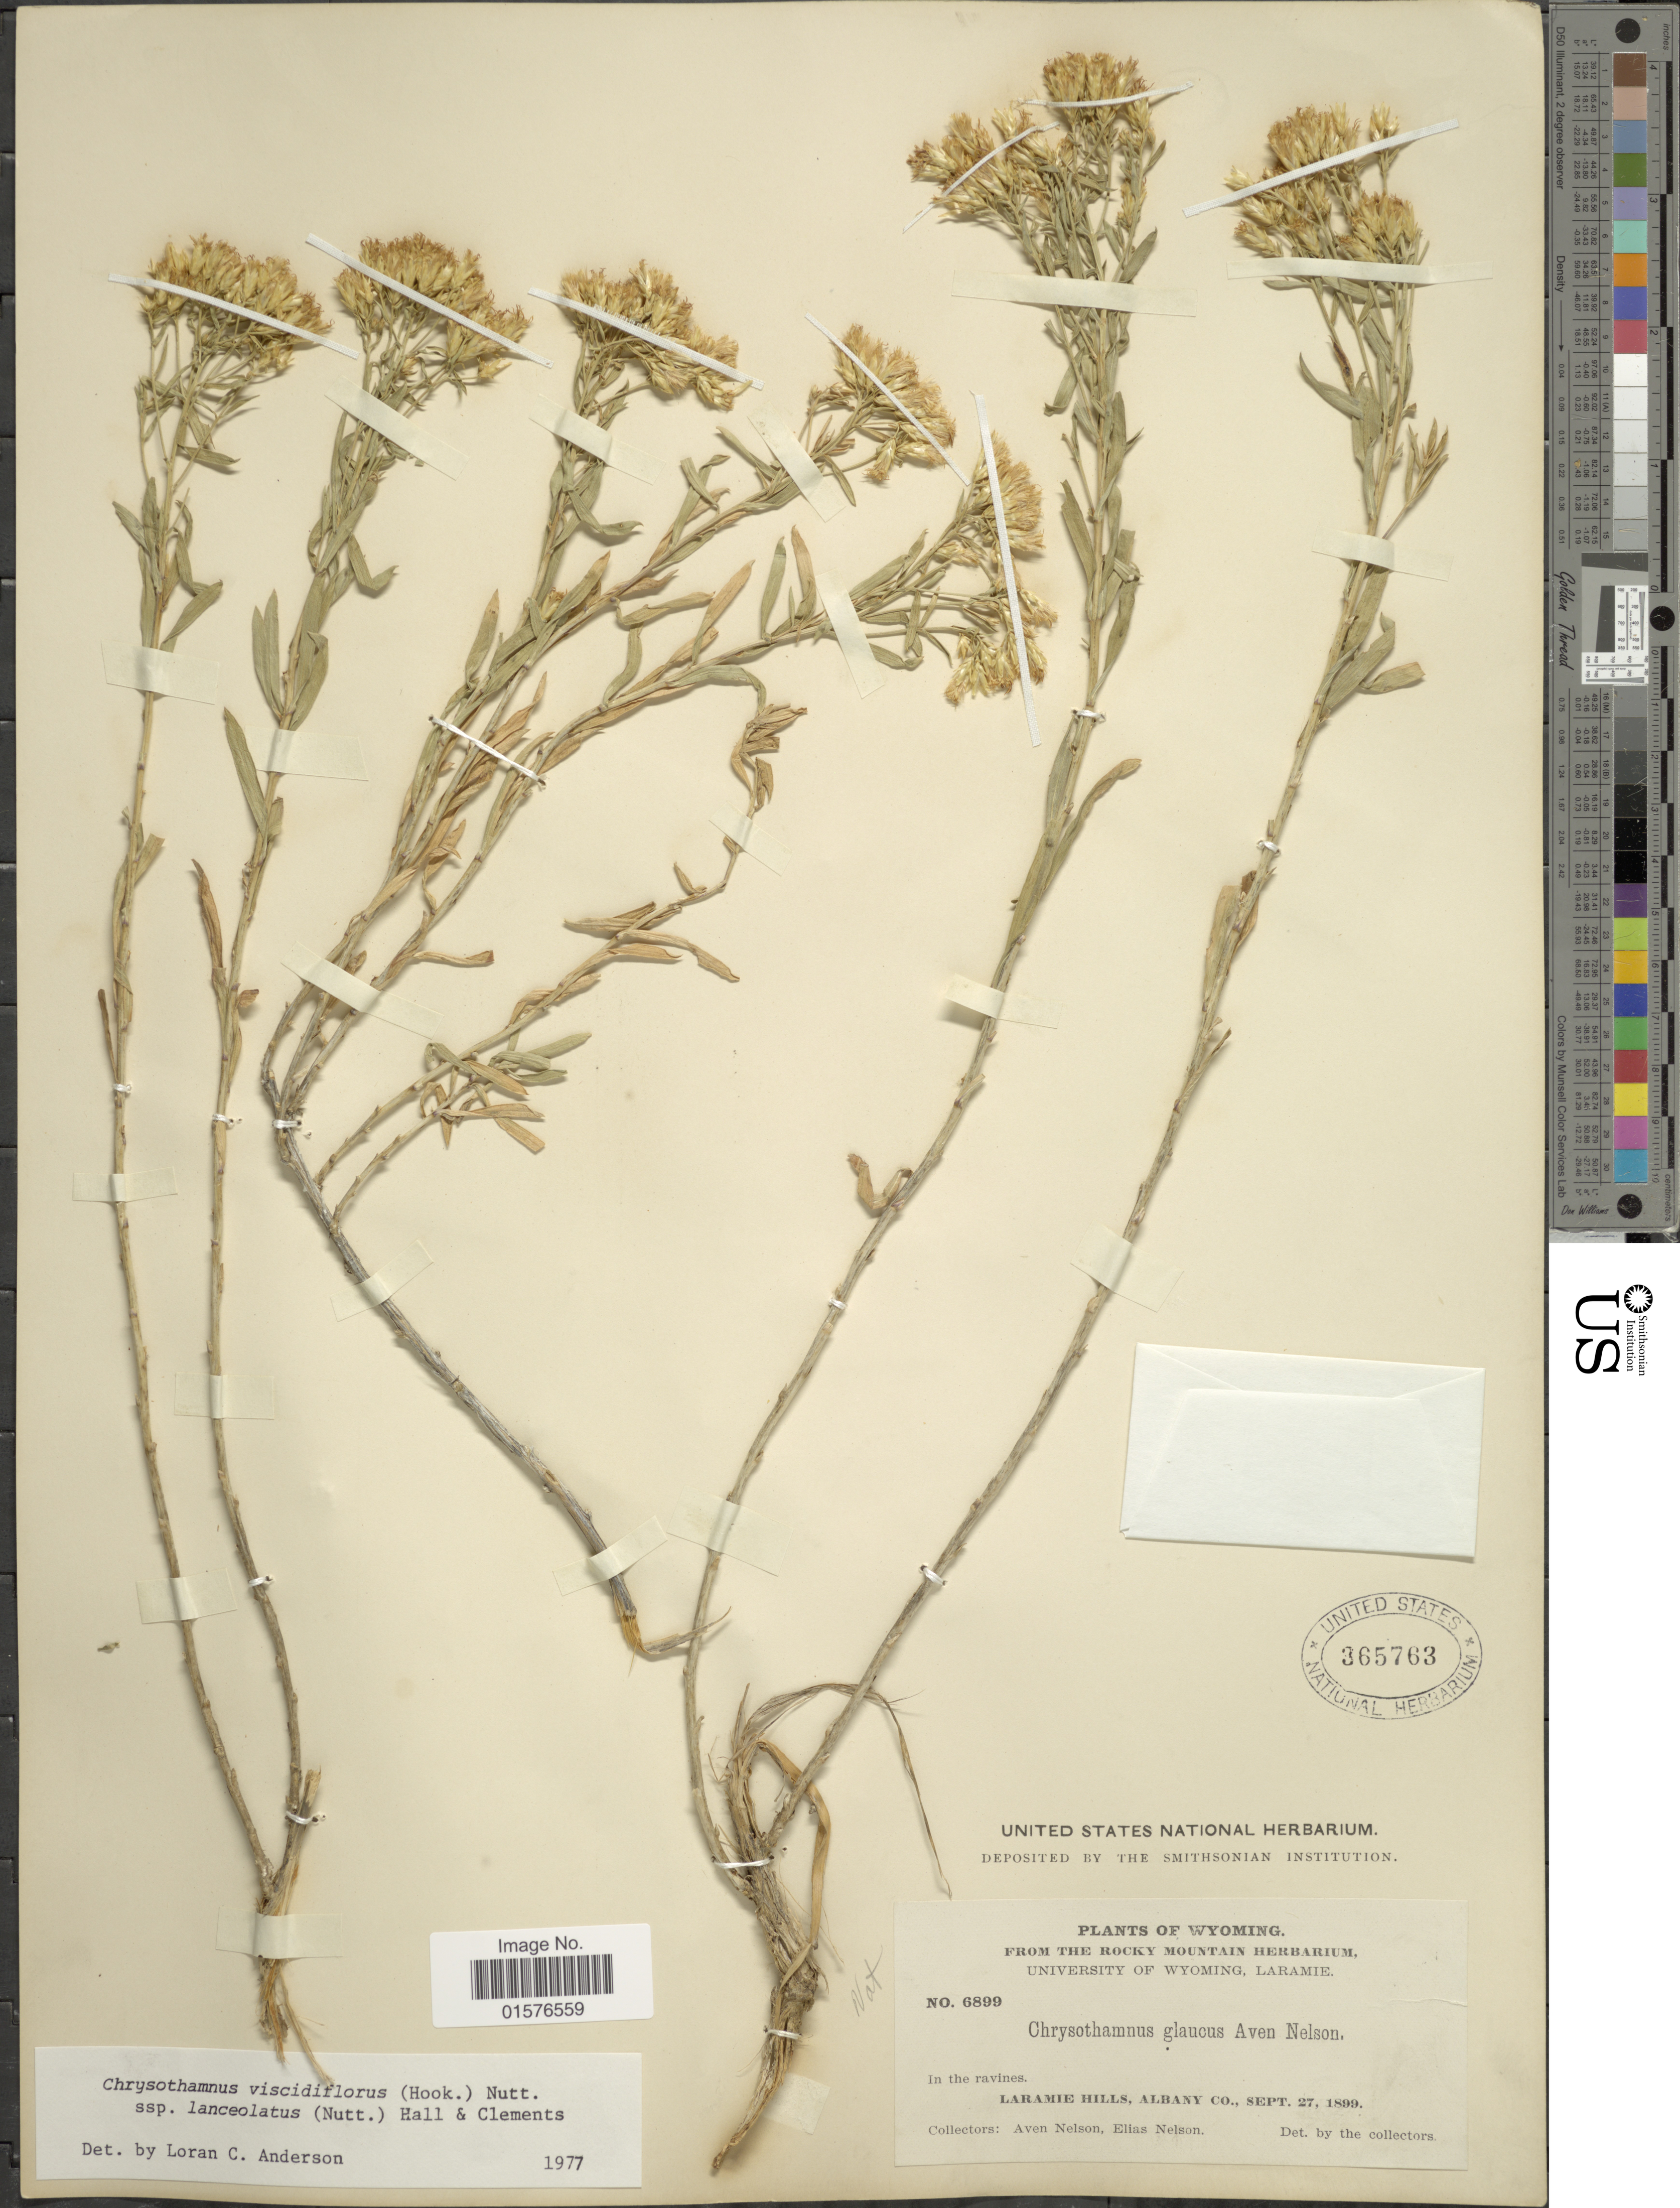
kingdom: Plantae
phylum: Tracheophyta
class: Magnoliopsida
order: Asterales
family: Asteraceae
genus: Chrysothamnus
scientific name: Chrysothamnus viscidiflorus subsp. lanceolatus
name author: (Nutt.) H.M. Hall & Clem.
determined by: Urbatsch, Lowell E., Curator (LSU), Louisiana State University (UNITED STATES)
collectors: A. Nelson & E. Nelson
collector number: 6899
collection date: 1899-09-27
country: United States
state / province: Wyoming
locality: Laramie Hills, Albany Co.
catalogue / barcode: US 365763